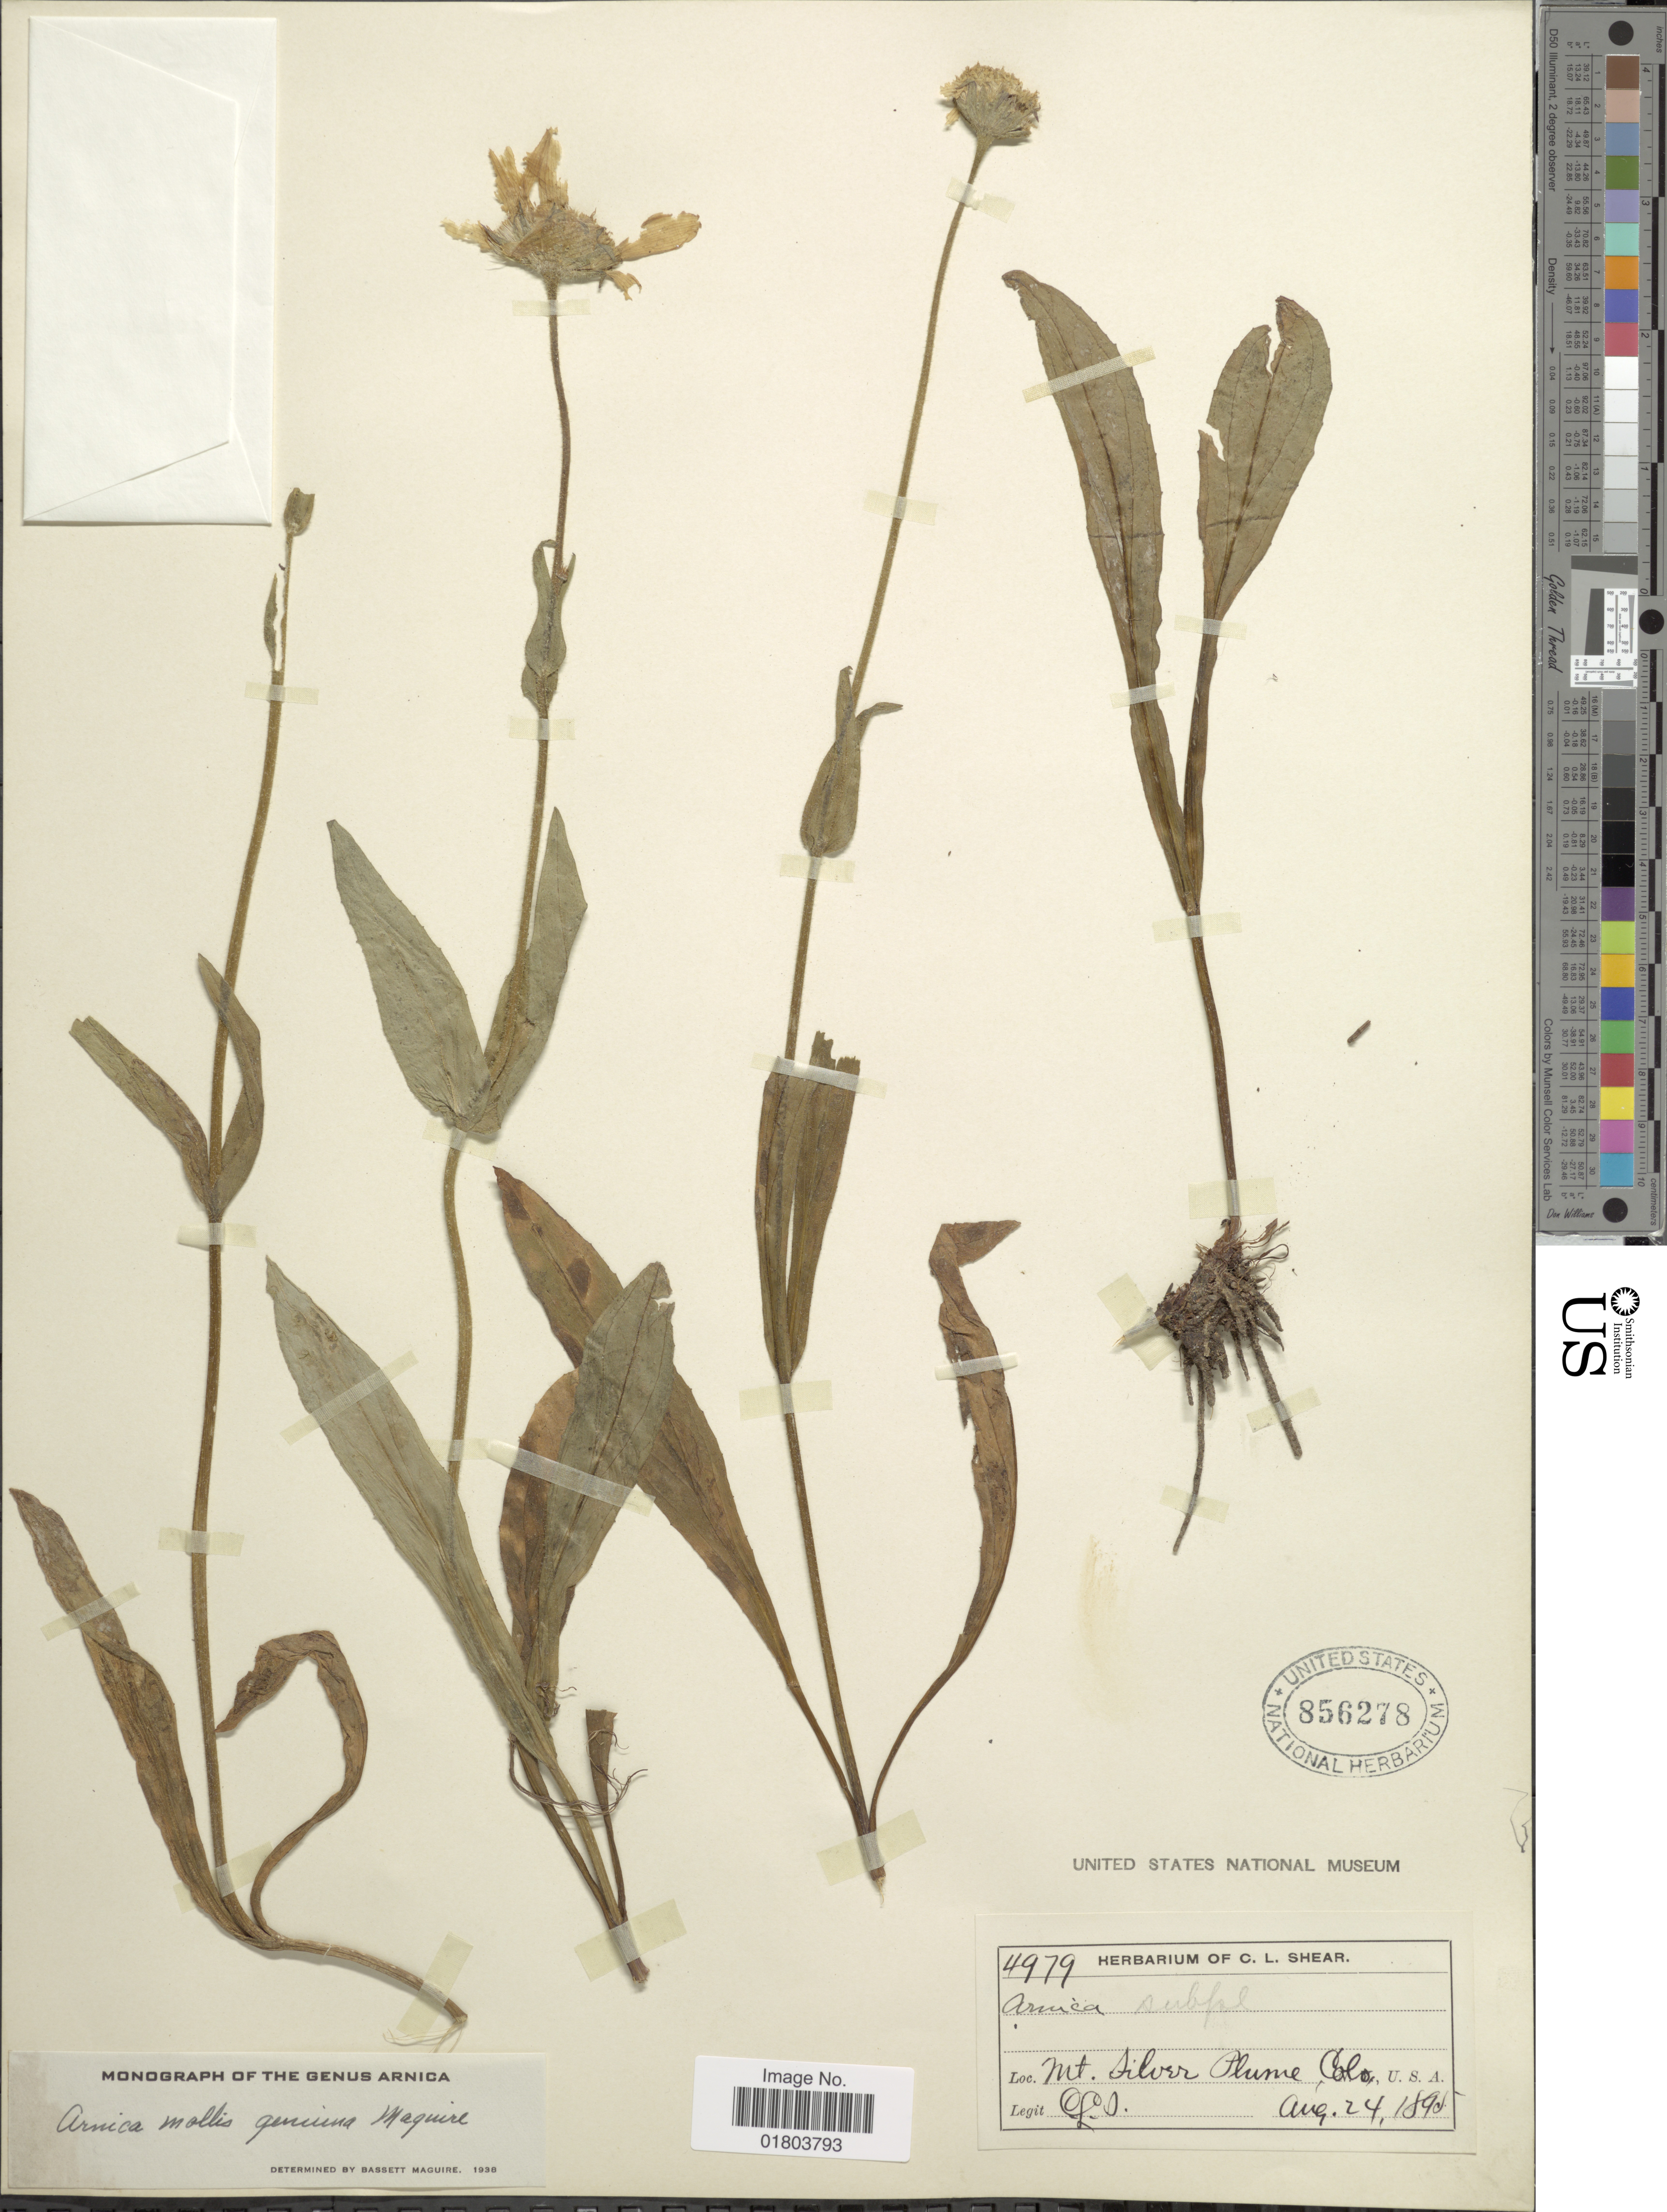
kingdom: Plantae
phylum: Tracheophyta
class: Magnoliopsida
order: Asterales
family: Asteraceae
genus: Arnica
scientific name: Arnica mollis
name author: Hook.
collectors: C. L. Shear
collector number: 4979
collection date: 1895-08-24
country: United States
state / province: Colorado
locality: Mt Silver Plume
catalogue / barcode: US 856278